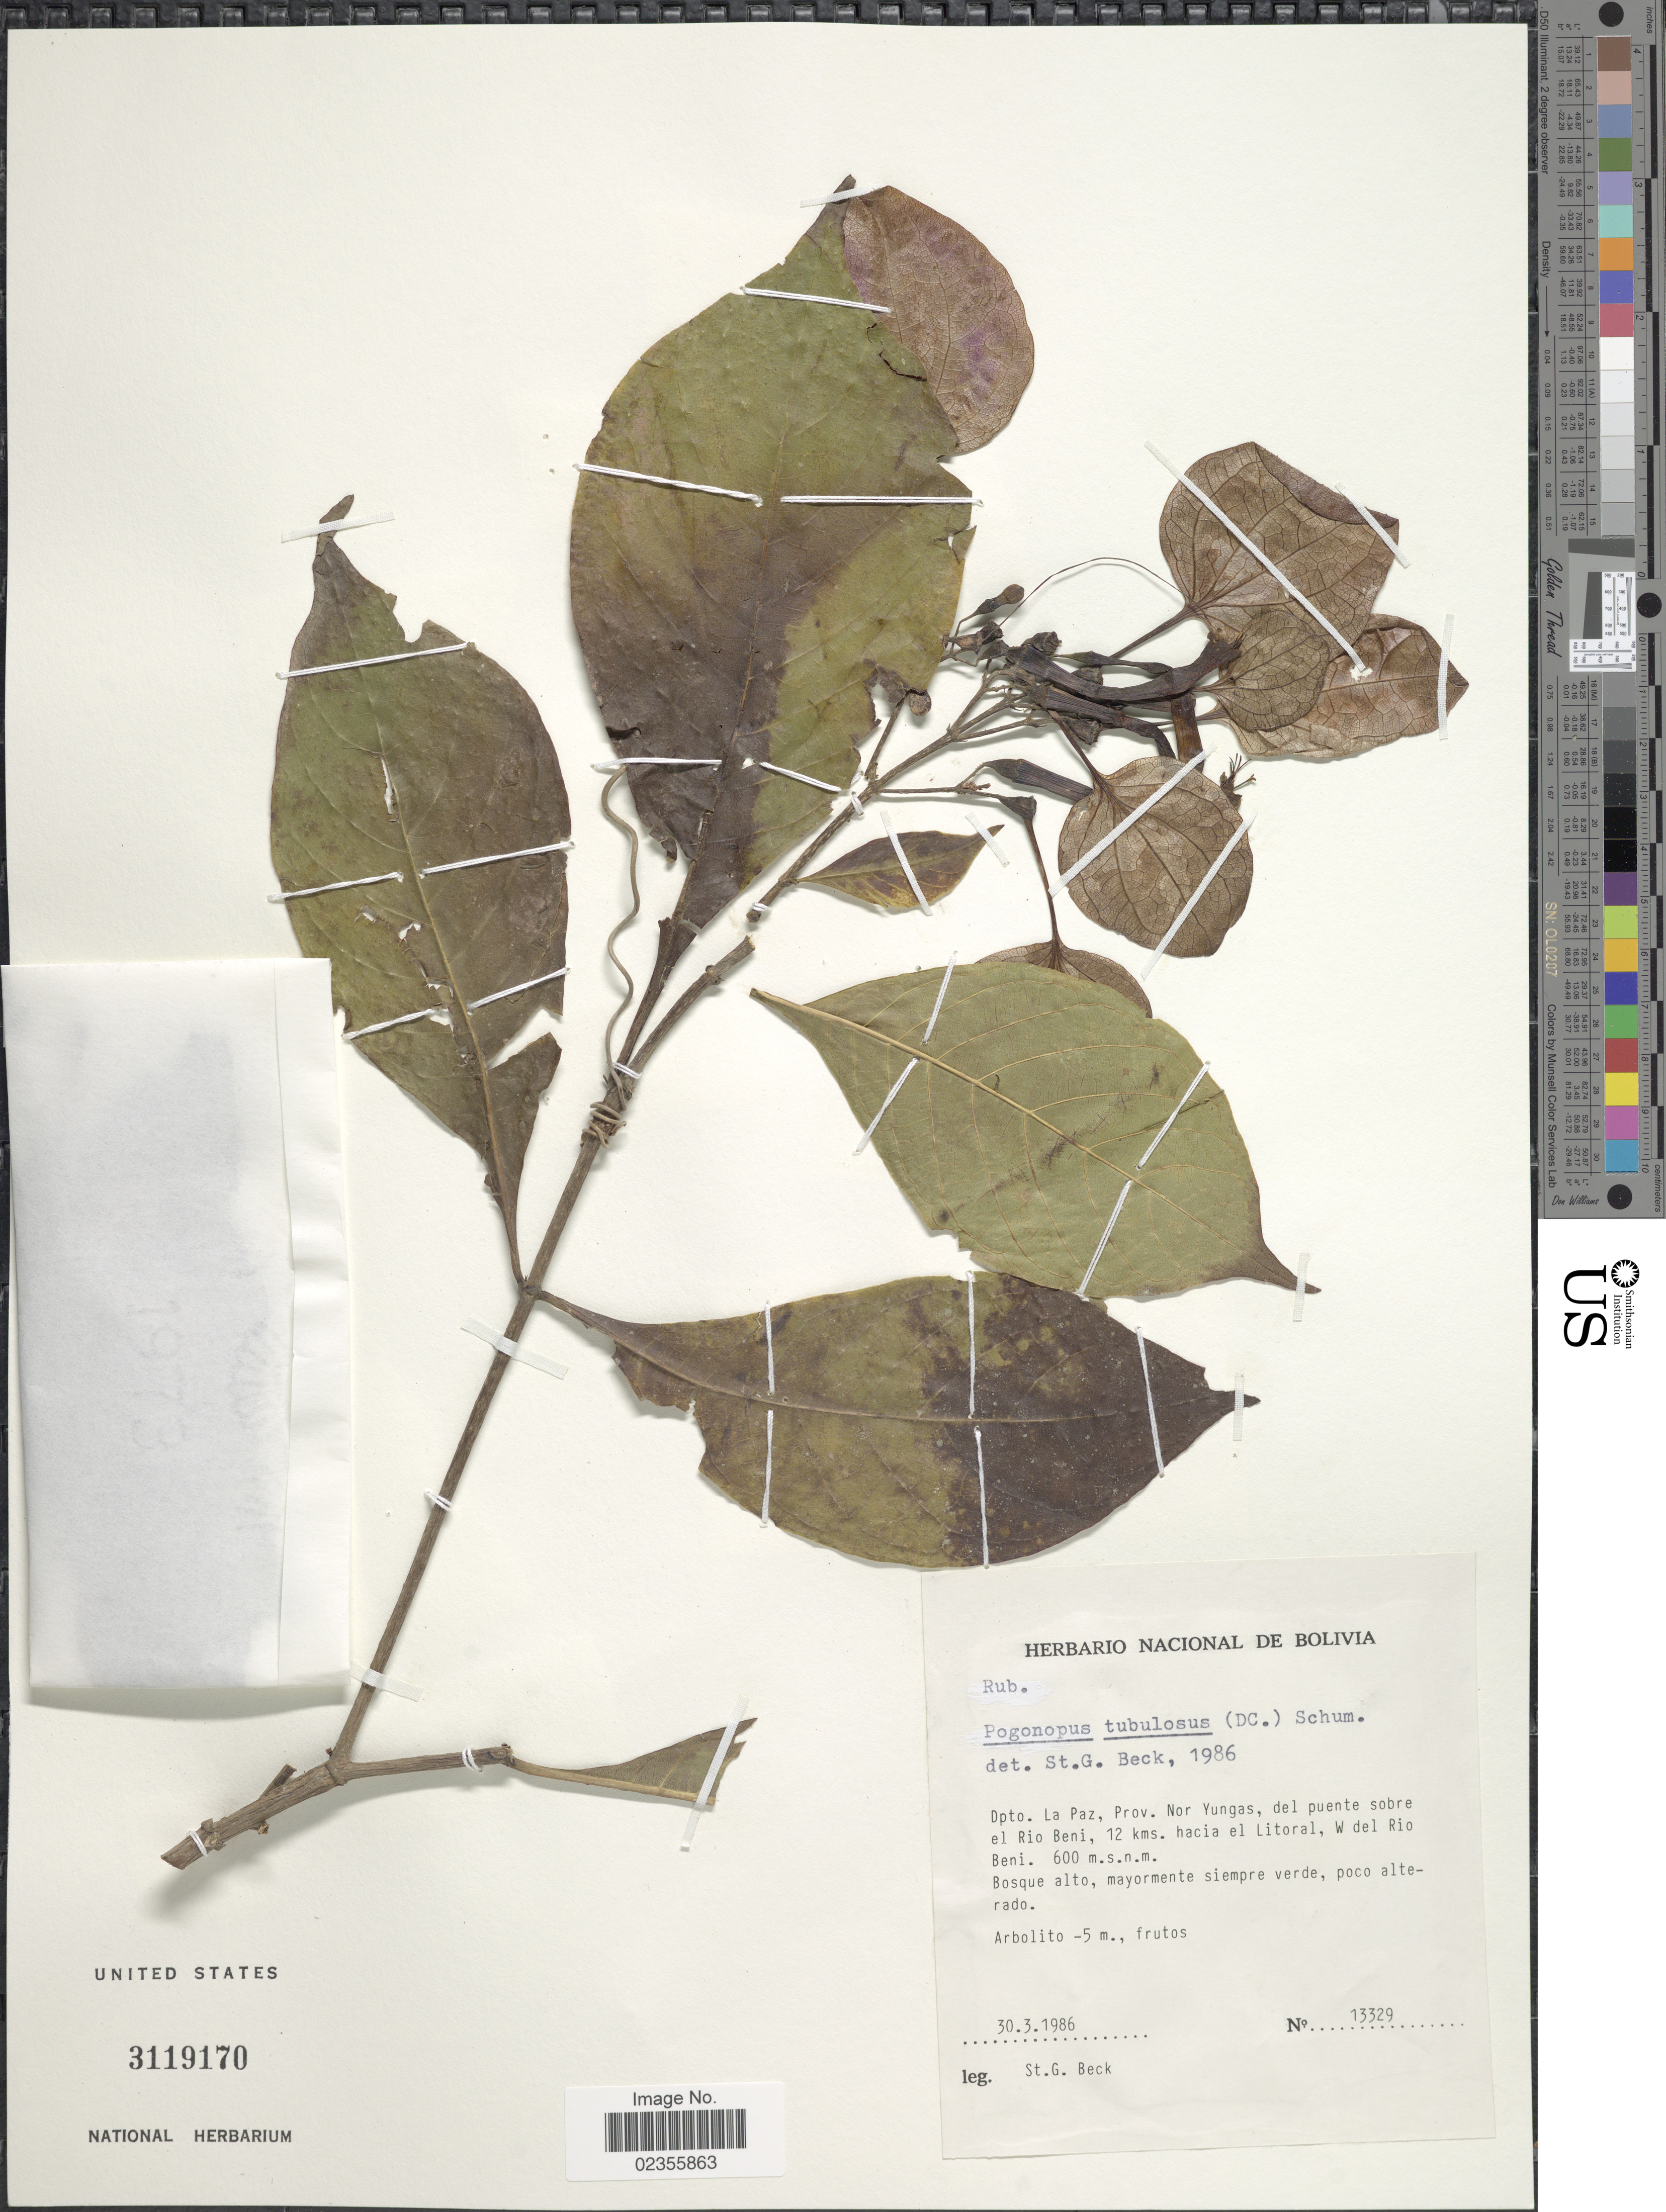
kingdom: Plantae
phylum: Tracheophyta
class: Magnoliopsida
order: Gentianales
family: Rubiaceae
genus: Pogonopus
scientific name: Pogonopus tubulosus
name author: (A. Rich. in DC.) K. Schum.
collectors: S. G. Beck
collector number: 13329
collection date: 1986-03-30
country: Bolivia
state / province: La Paz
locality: Dpto. La Paz, Prov. Nor Yungas, del puente sobre el Rio Beni, 12 kms. hacia el Litoral, W del Rio Beni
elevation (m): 600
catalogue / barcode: US 3119170